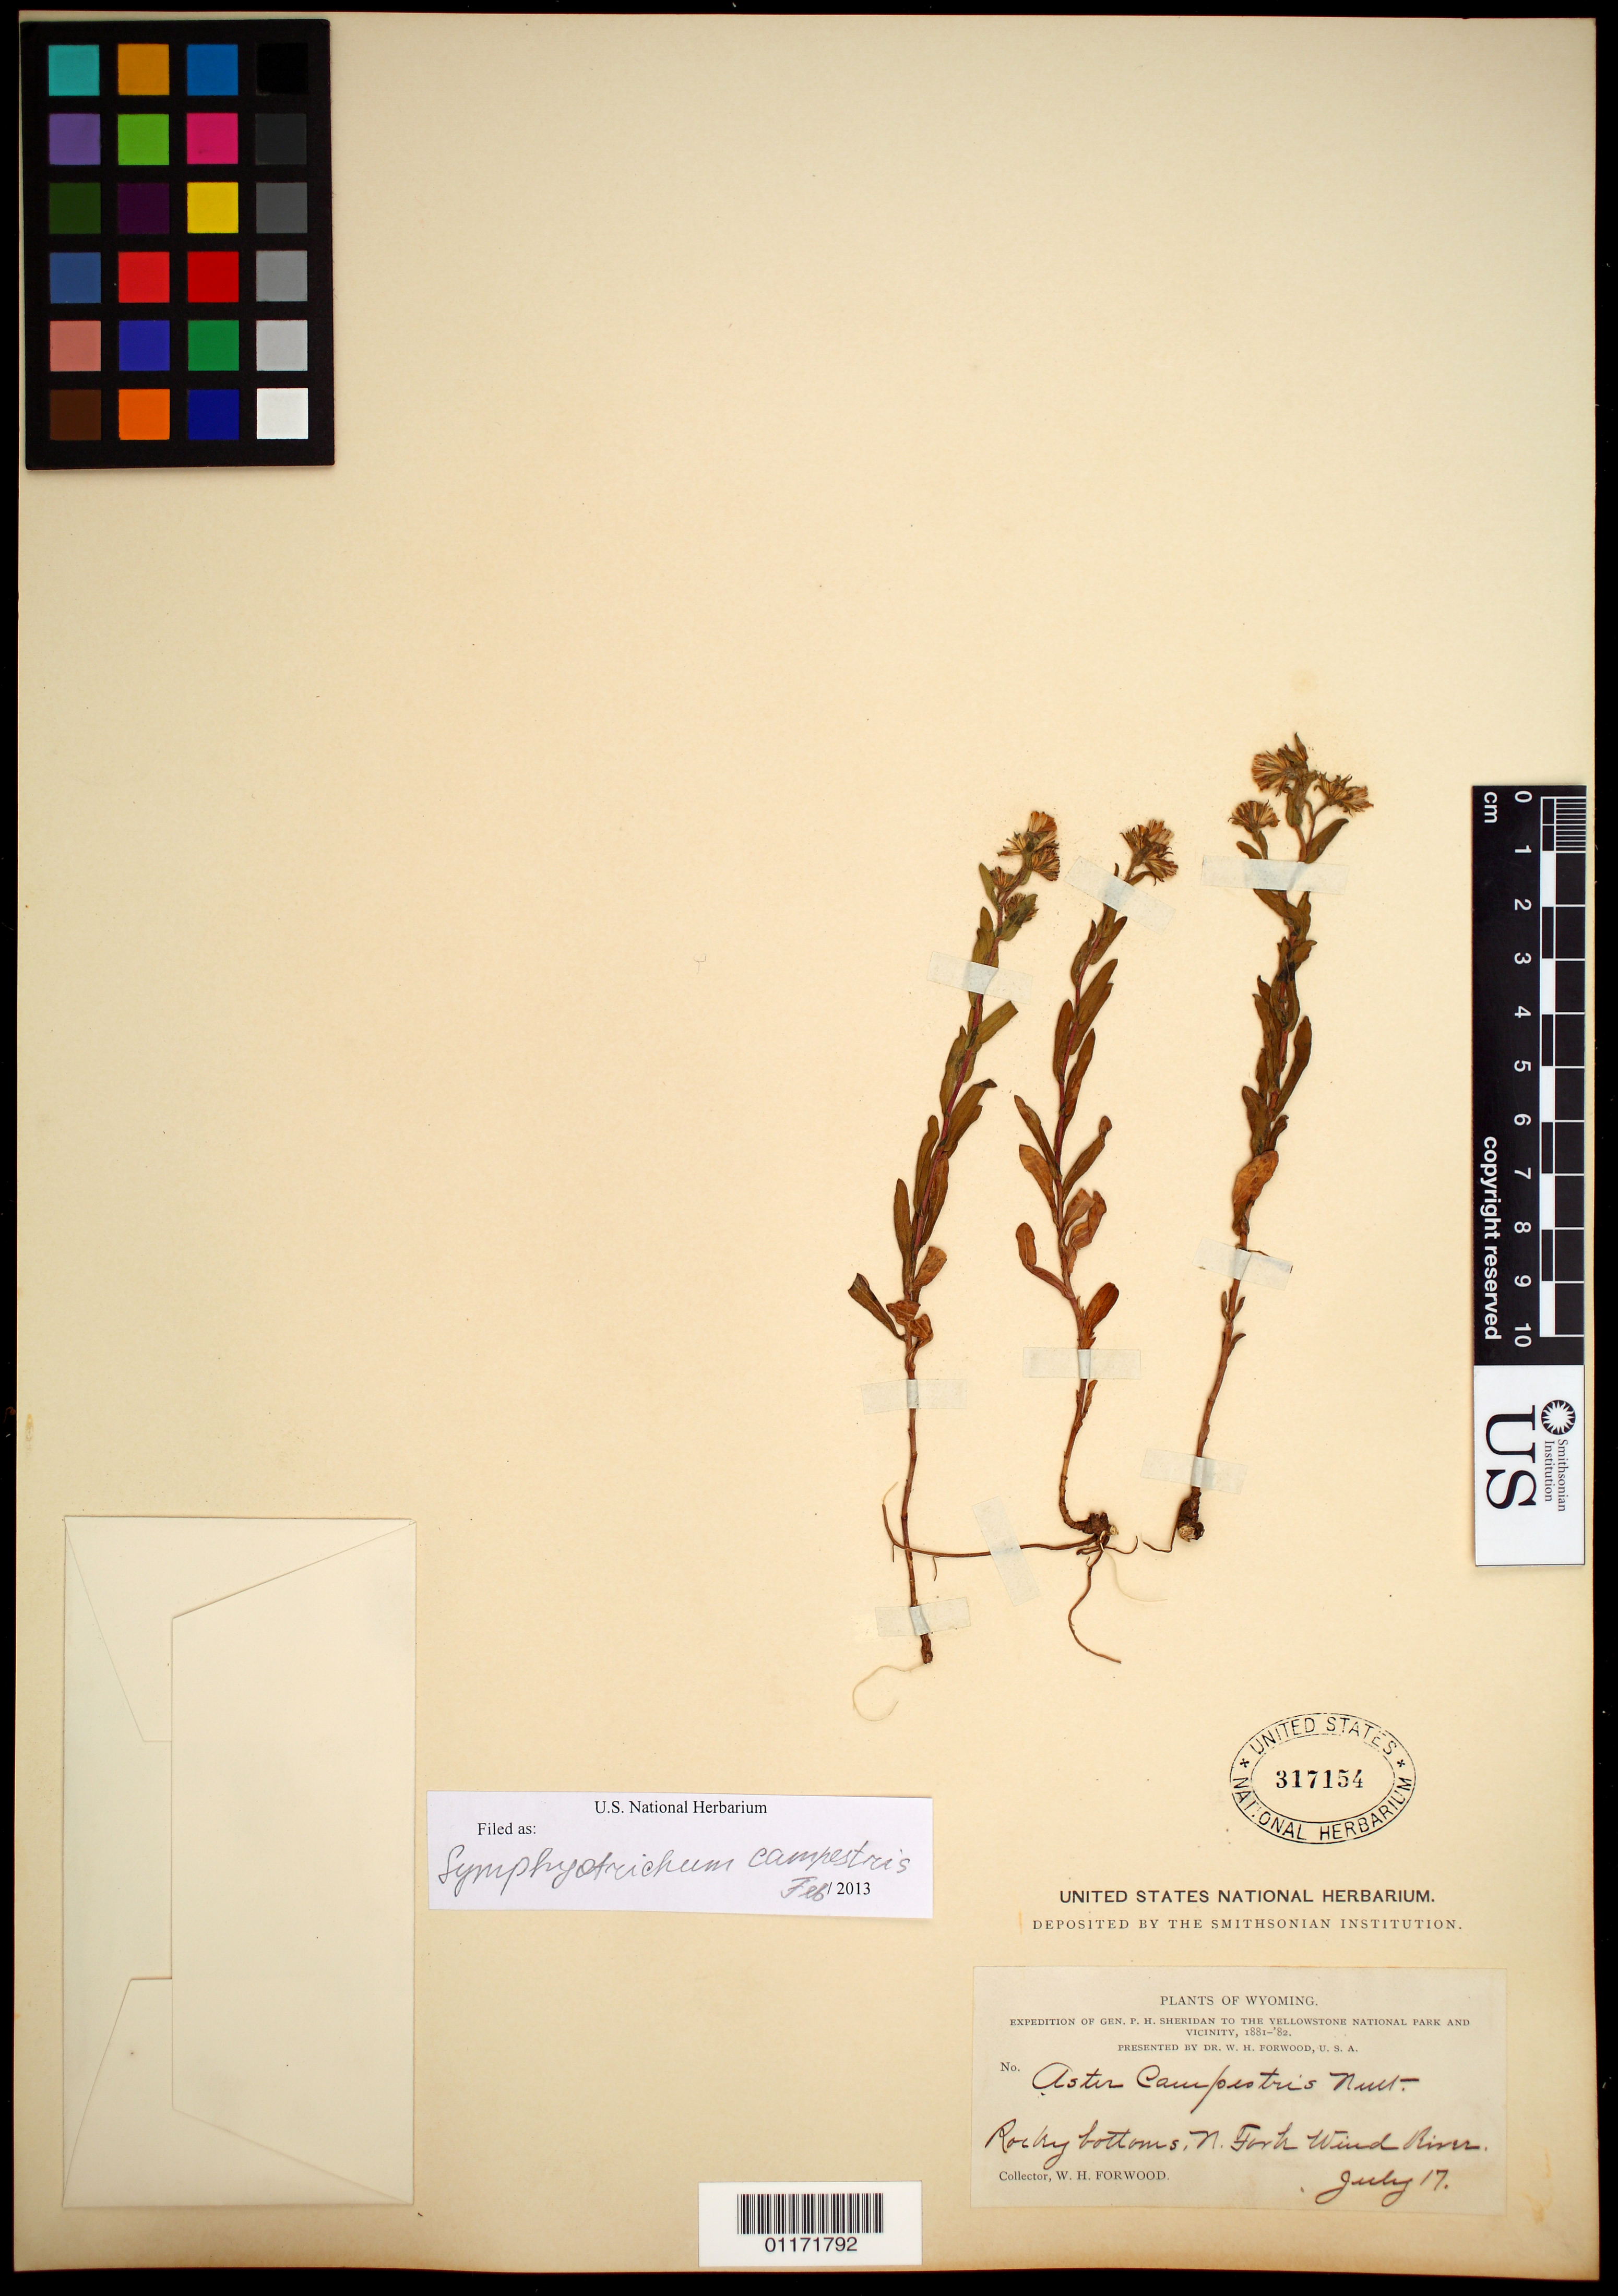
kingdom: Plantae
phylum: Tracheophyta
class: Magnoliopsida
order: Asterales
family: Asteraceae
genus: Symphyotrichum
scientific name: Symphyotrichum campestre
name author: (Nutt.) G.L. Nesom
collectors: W. Forwood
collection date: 1881-07-17 or 1882-07-17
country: United States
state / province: Wyoming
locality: N. Fork of Wind River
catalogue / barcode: US 317154